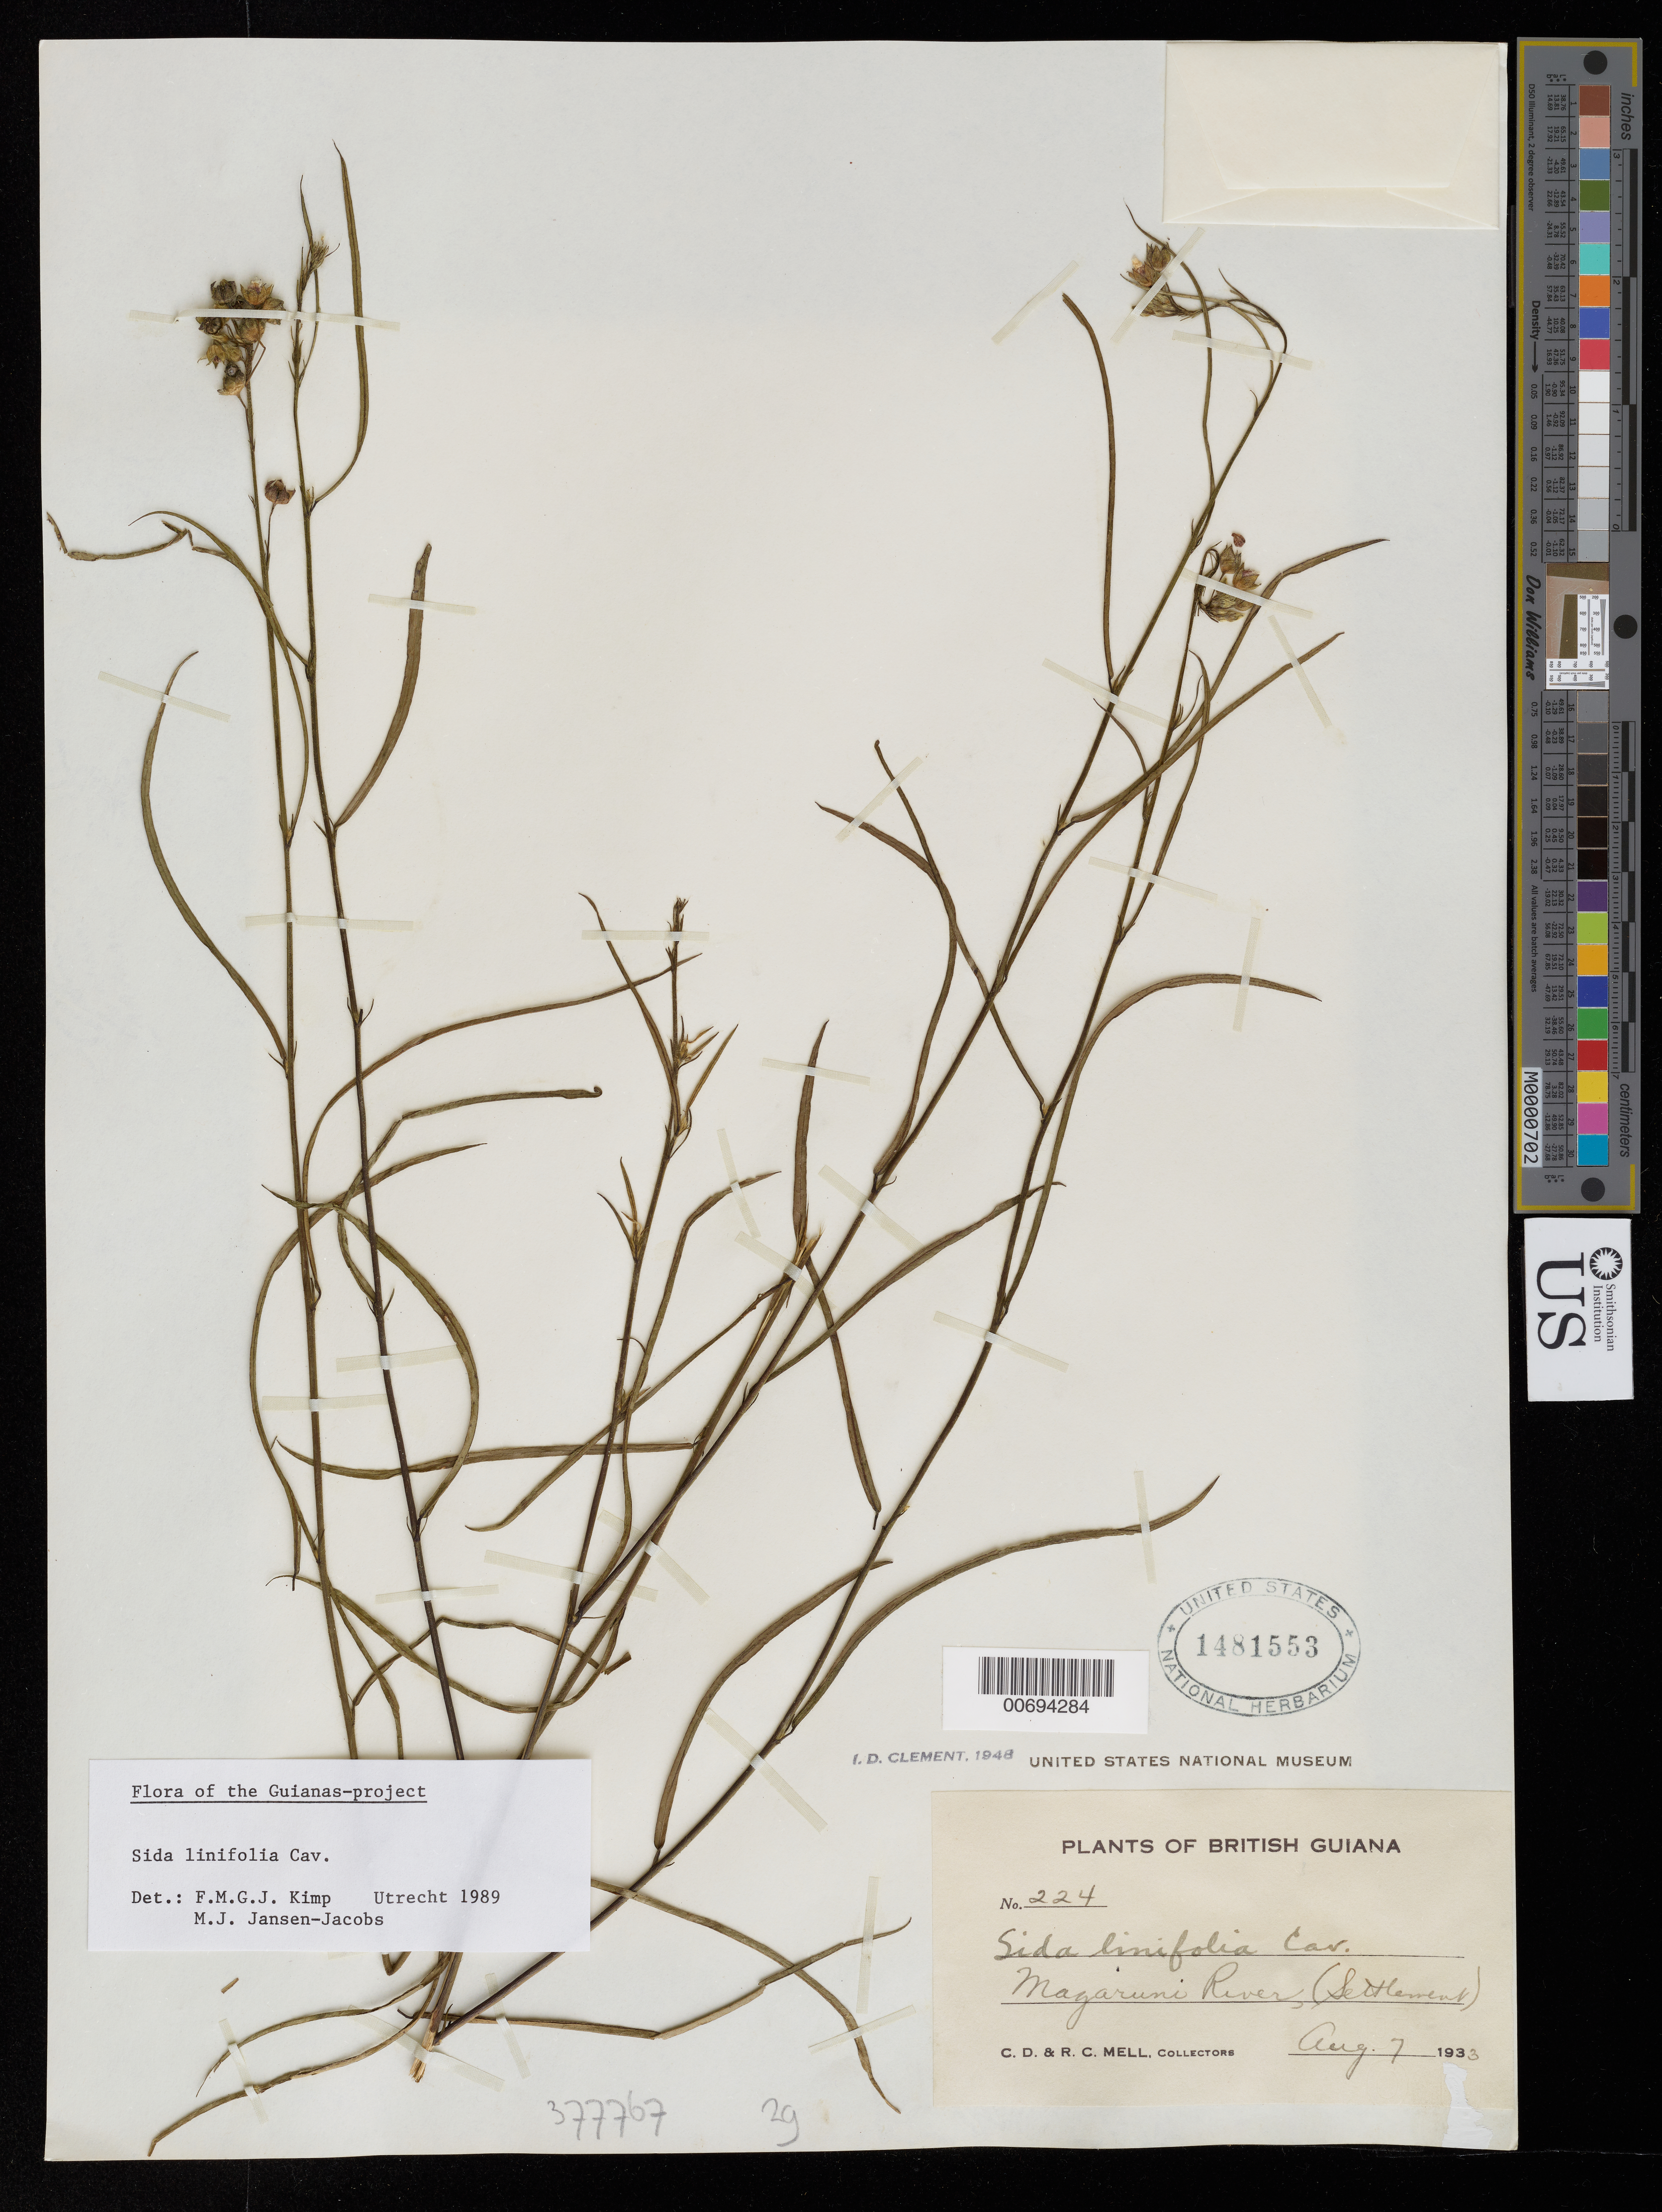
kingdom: Plantae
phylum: Tracheophyta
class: Magnoliopsida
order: Malvales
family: Malvaceae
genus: Sida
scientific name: Sida linifolia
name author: Cav.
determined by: Kimp, F. M.; Jansen-Jacobs, M. J.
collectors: C. D. Mell & R. Mell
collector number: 224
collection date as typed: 7-Aug-33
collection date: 1933-08-07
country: Guyana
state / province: Cuyuni-Mazaruni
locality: Mazaruni R. (settlement)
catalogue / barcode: US 1481553